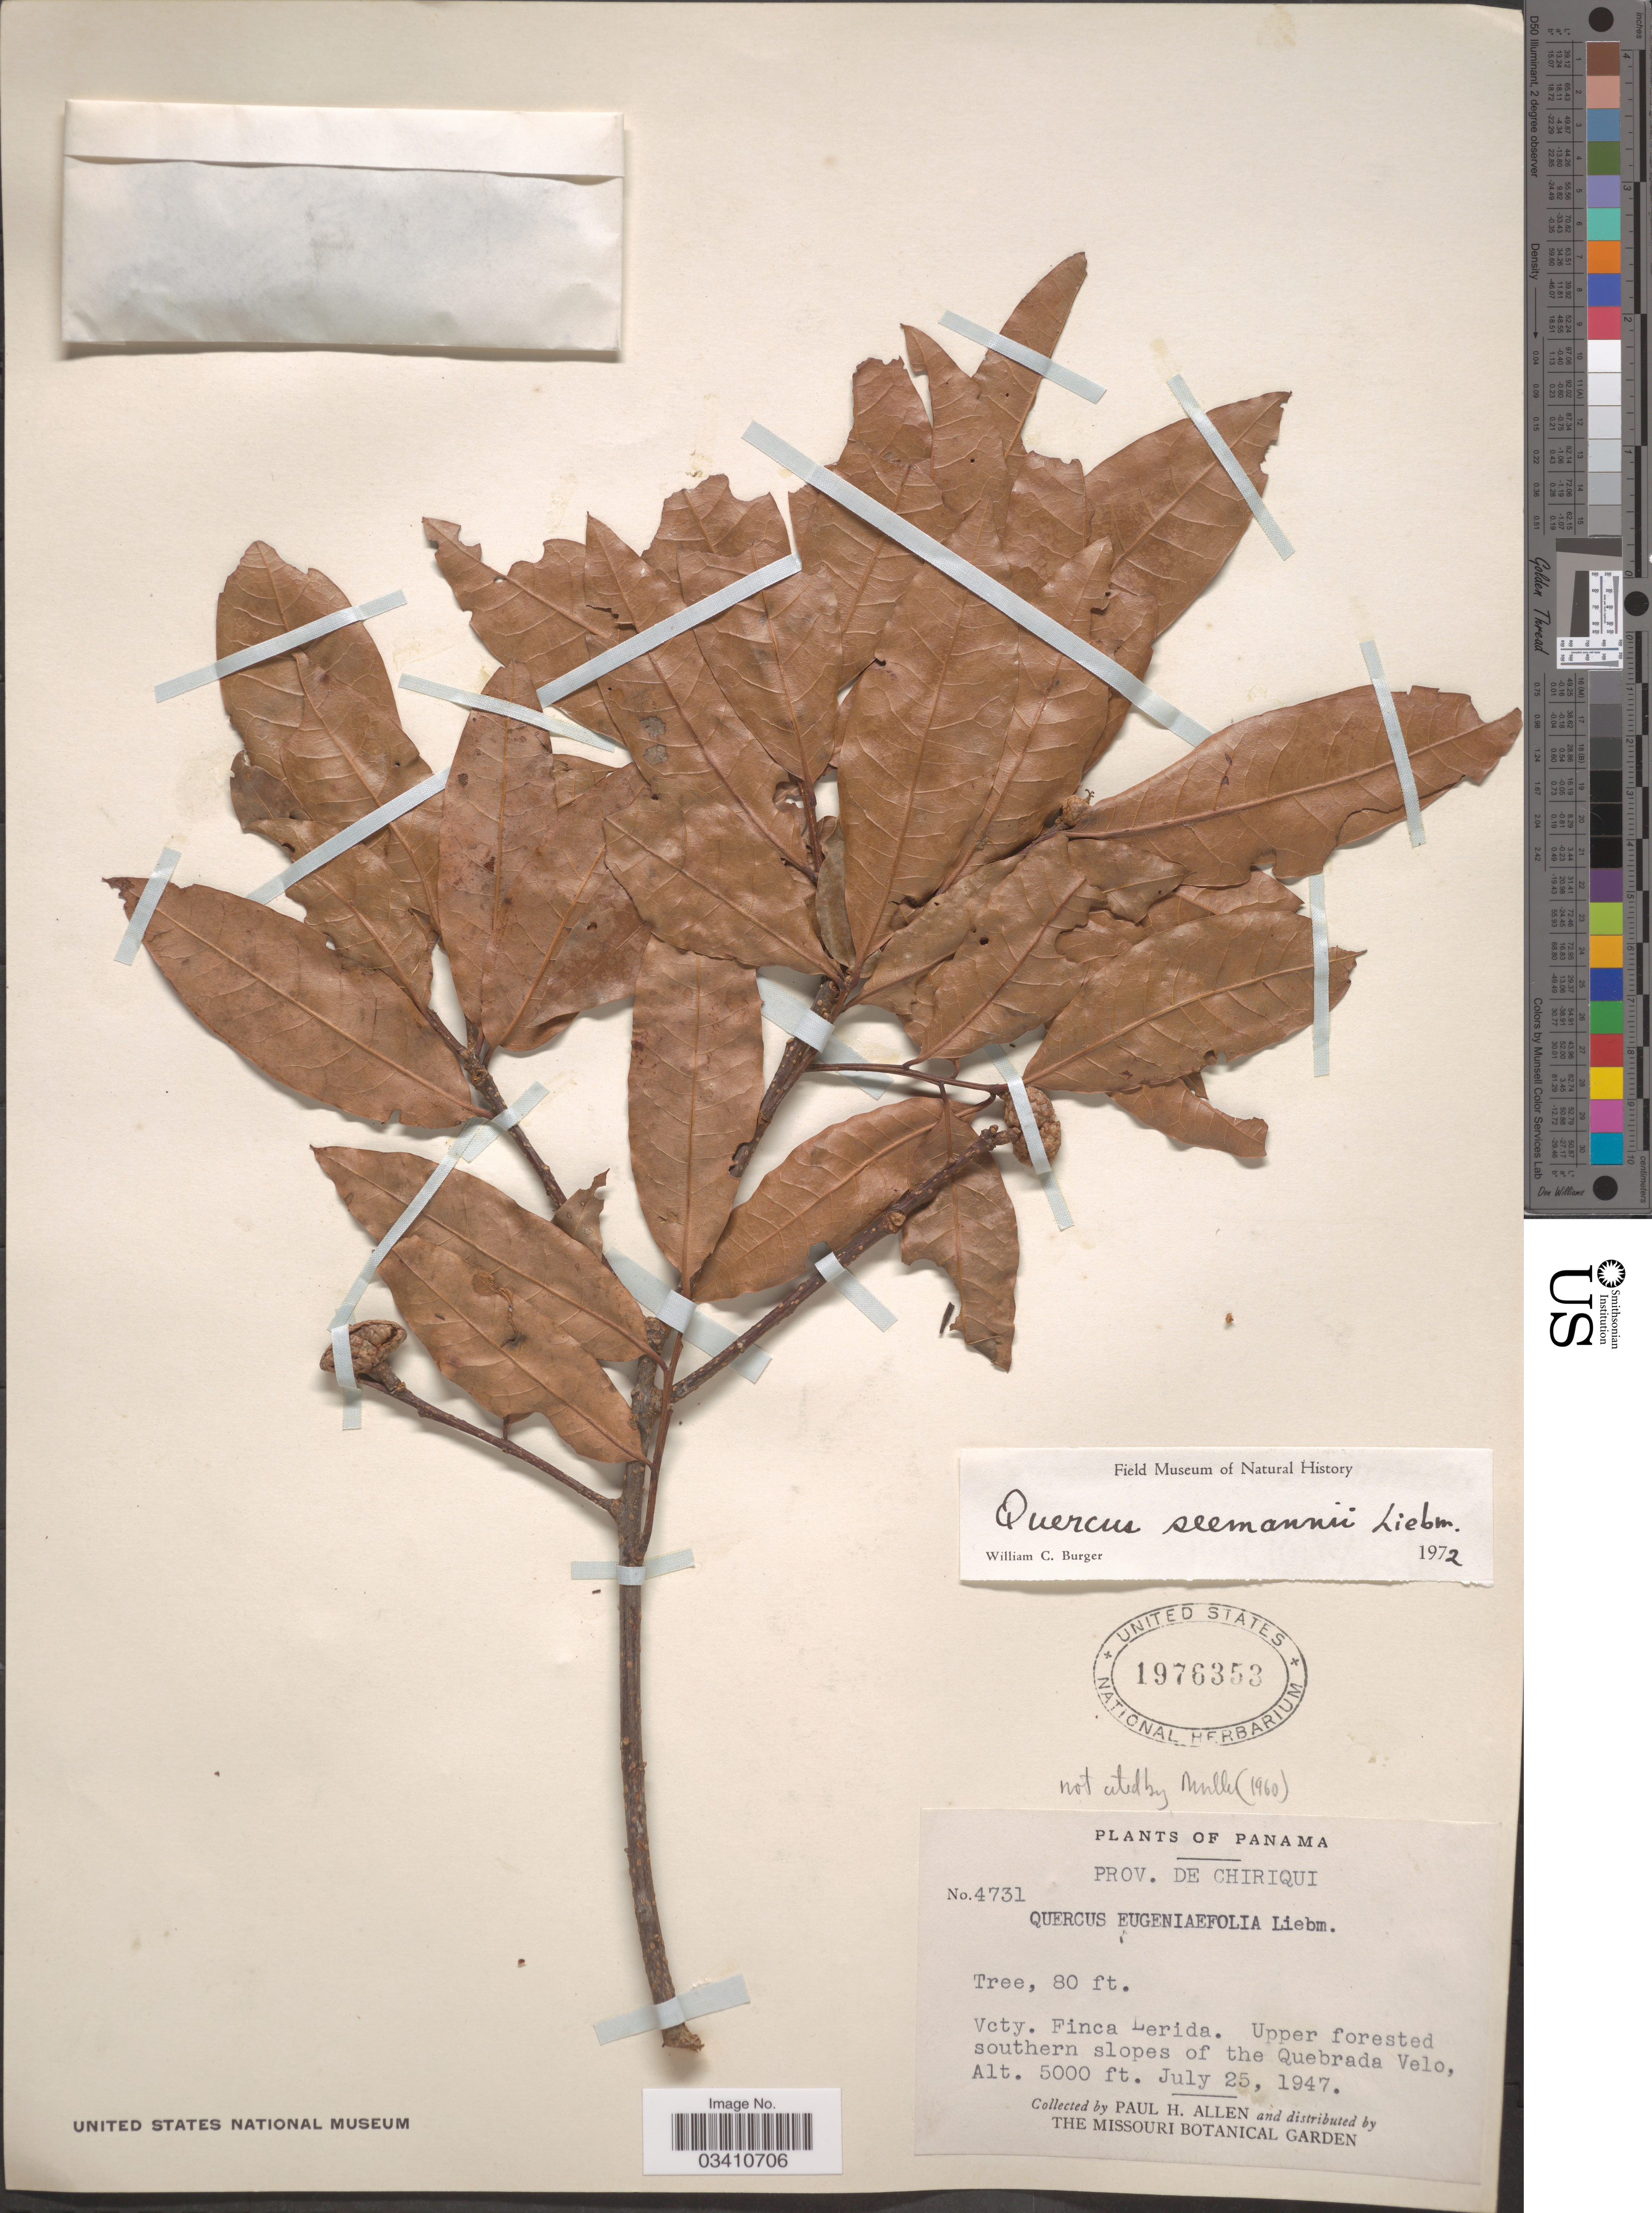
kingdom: Plantae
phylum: Tracheophyta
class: Magnoliopsida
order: Fagales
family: Fagaceae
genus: Quercus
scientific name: Quercus seemannii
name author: Liebm.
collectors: P. H. Allen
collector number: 4731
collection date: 1947-07-25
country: Panama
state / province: Chiriqui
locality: Vcty. Finca Lerida. Upper forested southern slopes of the Quebrada Velo.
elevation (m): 1524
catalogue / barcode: US 1976353